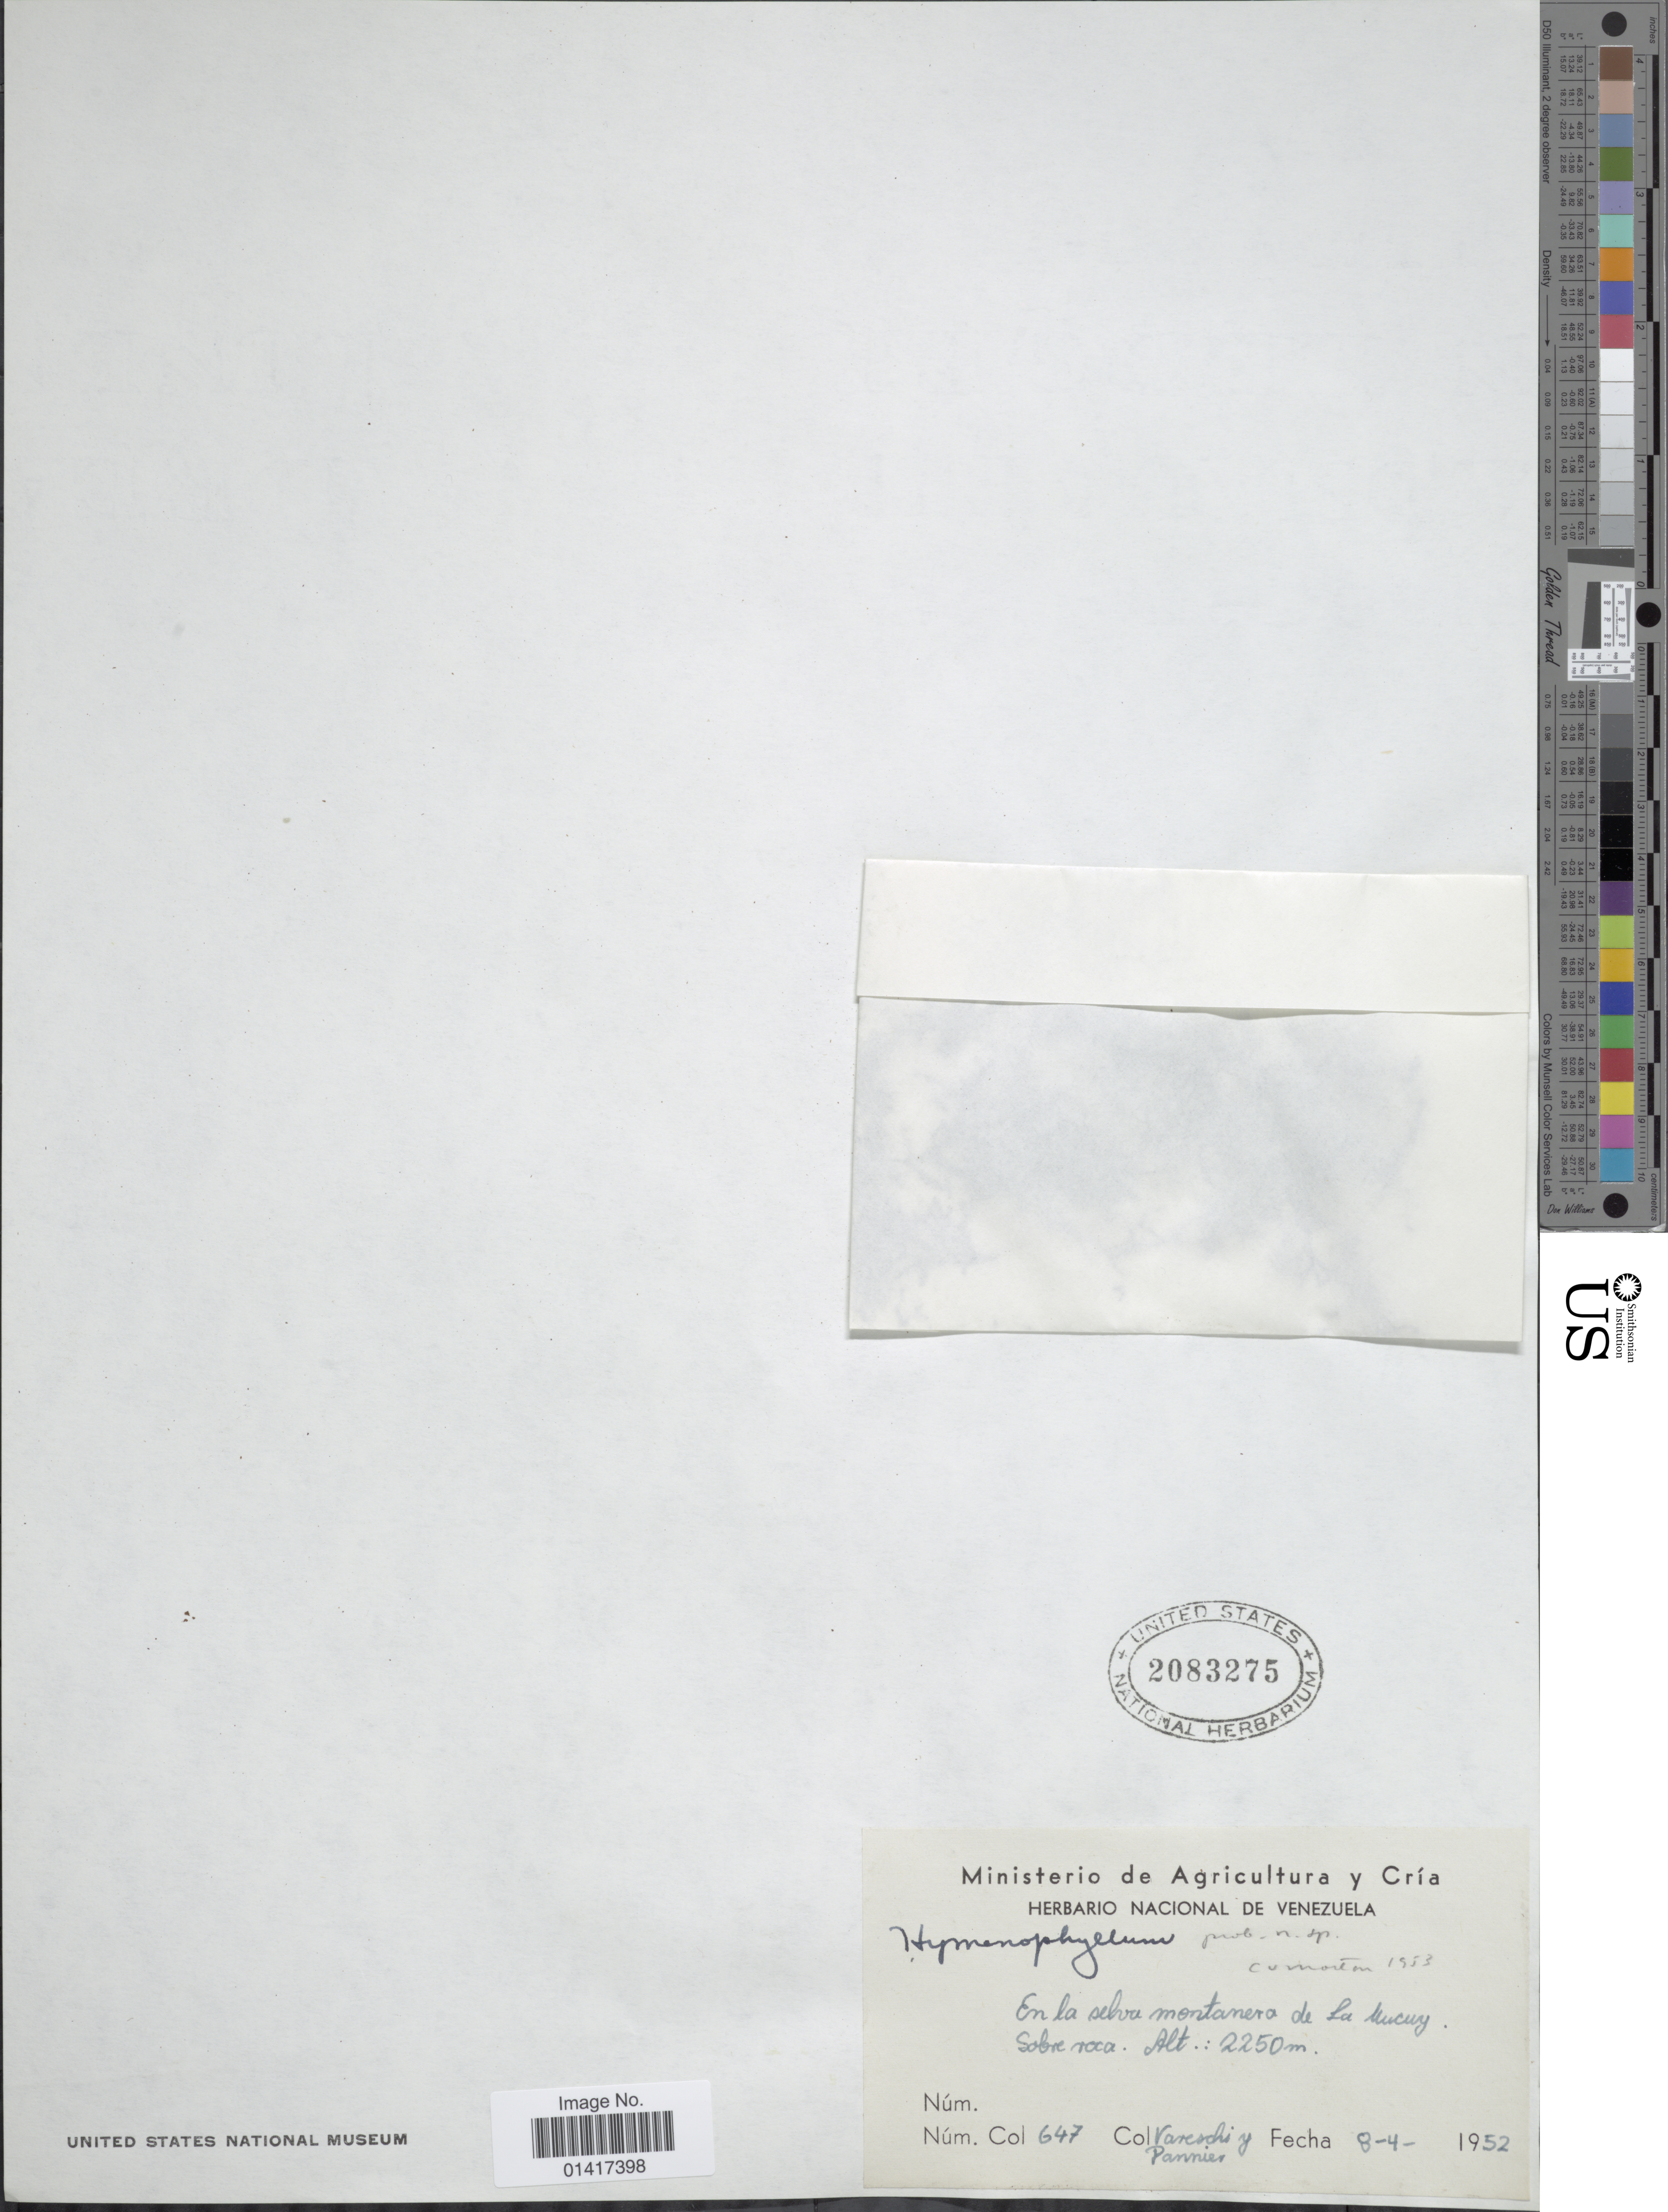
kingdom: Plantae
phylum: Tracheophyta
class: Polypodiopsida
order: Hymenophyllales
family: Hymenophyllaceae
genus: Hymenophyllum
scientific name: Hymenophyllum sp.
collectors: -. Vareschi & F. Pannier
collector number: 647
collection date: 1952-04-08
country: Venezuela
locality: En la selva montanera de la Mucuy sobre roca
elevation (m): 2250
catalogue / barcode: US 2083275